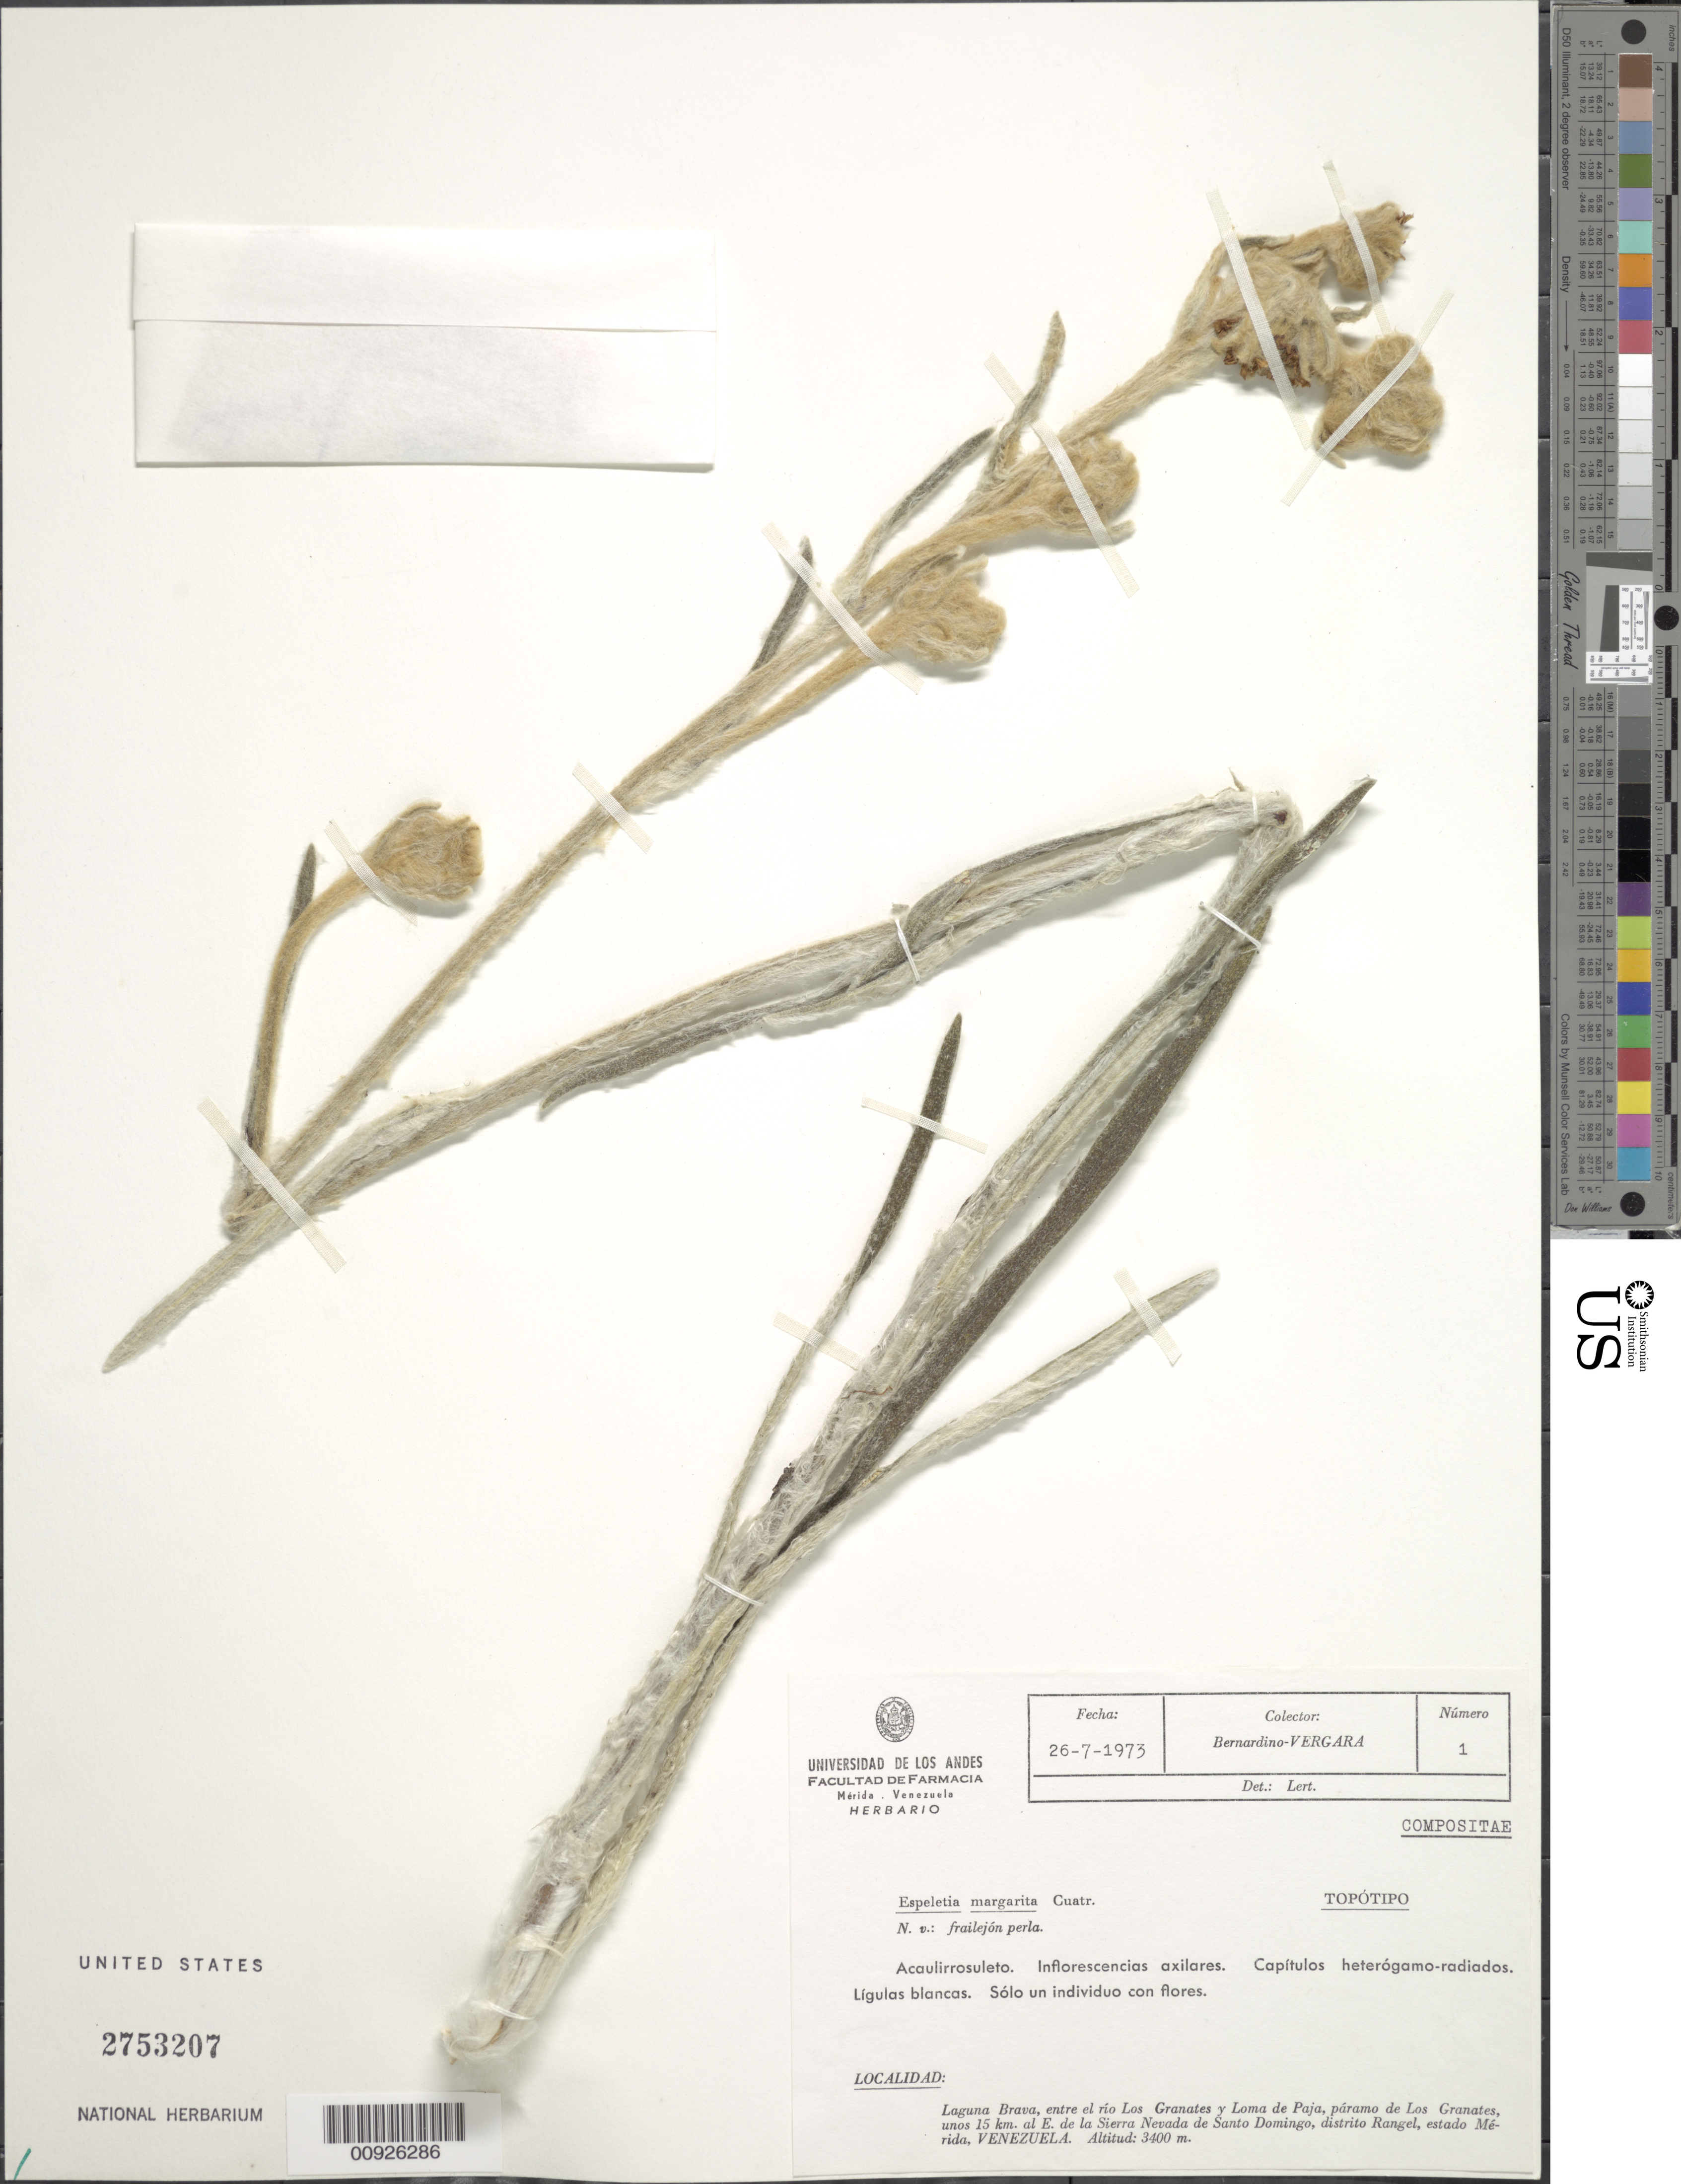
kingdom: Plantae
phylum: Tracheophyta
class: Magnoliopsida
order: Asterales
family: Asteraceae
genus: Ruilopezia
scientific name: Ruilopezia margarita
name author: (Cuatrec.) Cuatrec.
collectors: B. Vergara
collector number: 1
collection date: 1973-07-26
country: Venezuela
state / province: Mérida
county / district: Rangel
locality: P. de los Granates. Laguna Brava, entre el río Los Granates y Loma de Paja, unos 15 km al E. de la Sierra Nevada de Santo Domingo.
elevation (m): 3400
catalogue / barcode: US 2753207